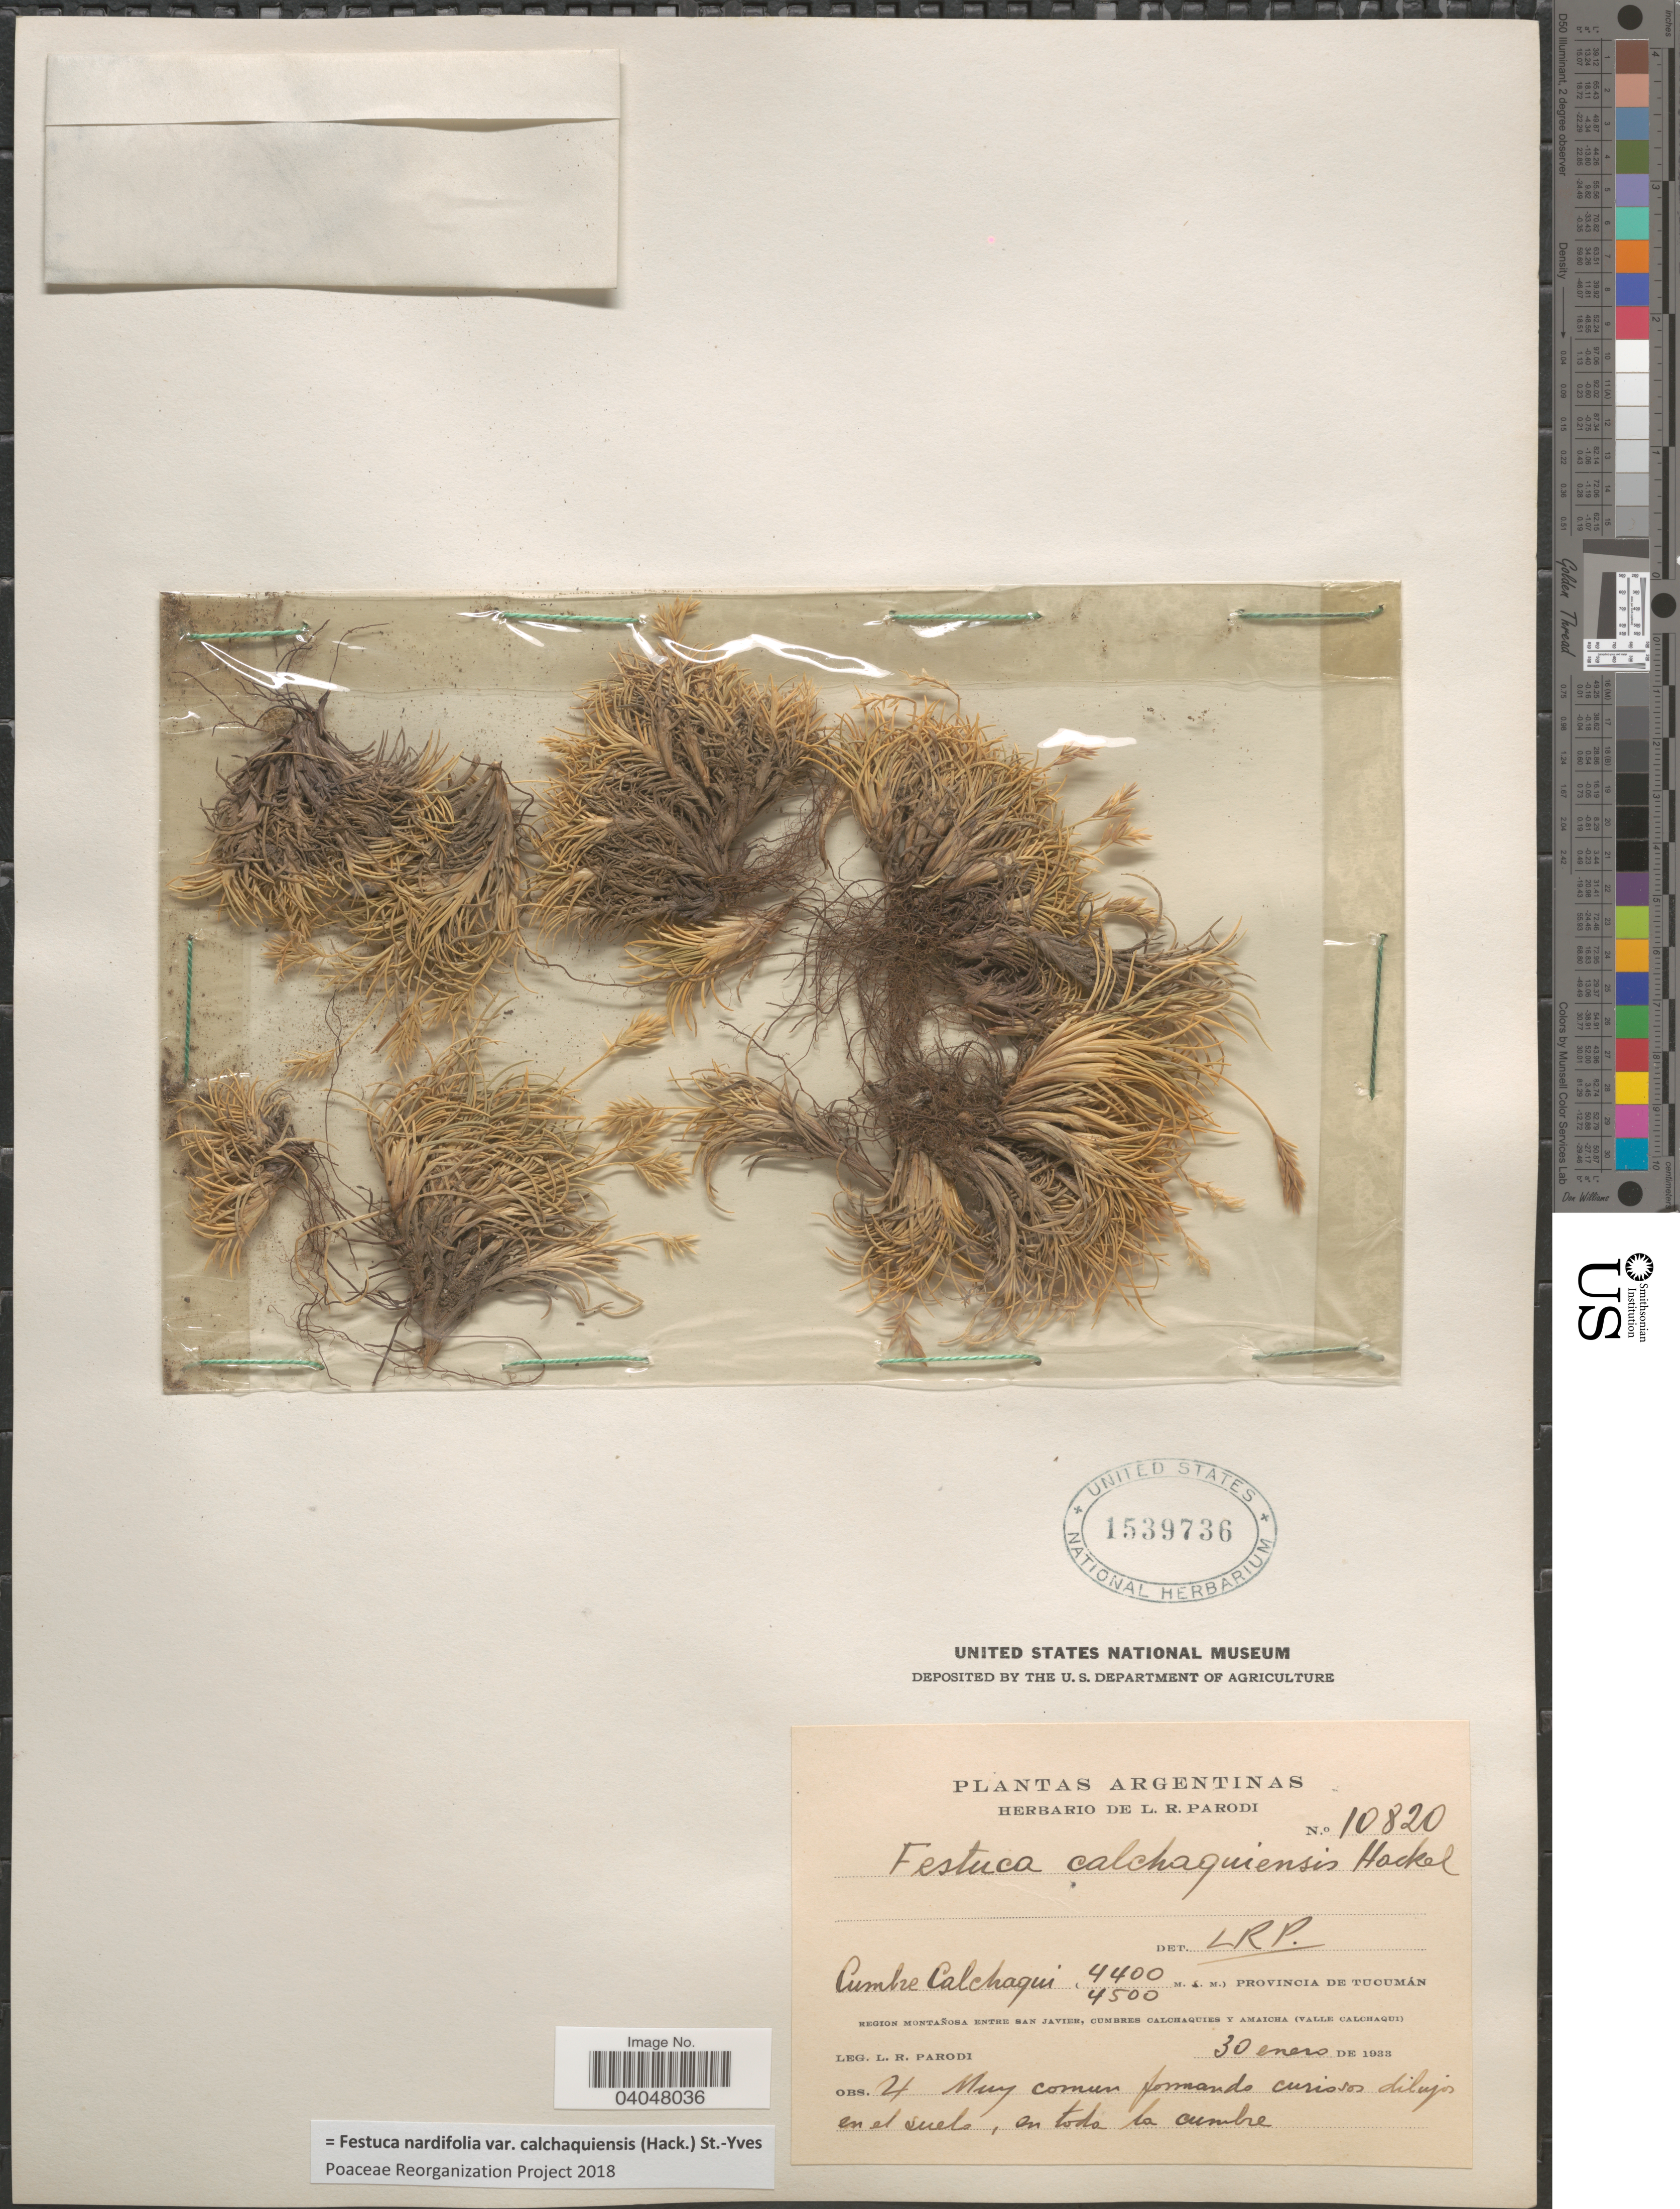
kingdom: Plantae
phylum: Tracheophyta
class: Liliopsida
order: Poales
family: Poaceae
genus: Festuca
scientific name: Festuca nardifolia var. calchaquiensis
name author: (Hack.) St.-Yves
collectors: L. R. Parodi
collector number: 10820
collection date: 1933-01-30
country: Argentina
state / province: Tucuman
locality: Cumbre Calchaqui. Región Montañosa entre San Javier, cumbres Calchaquies y Amaicha (Valle Calchagui).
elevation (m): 4400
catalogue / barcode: US 1539736